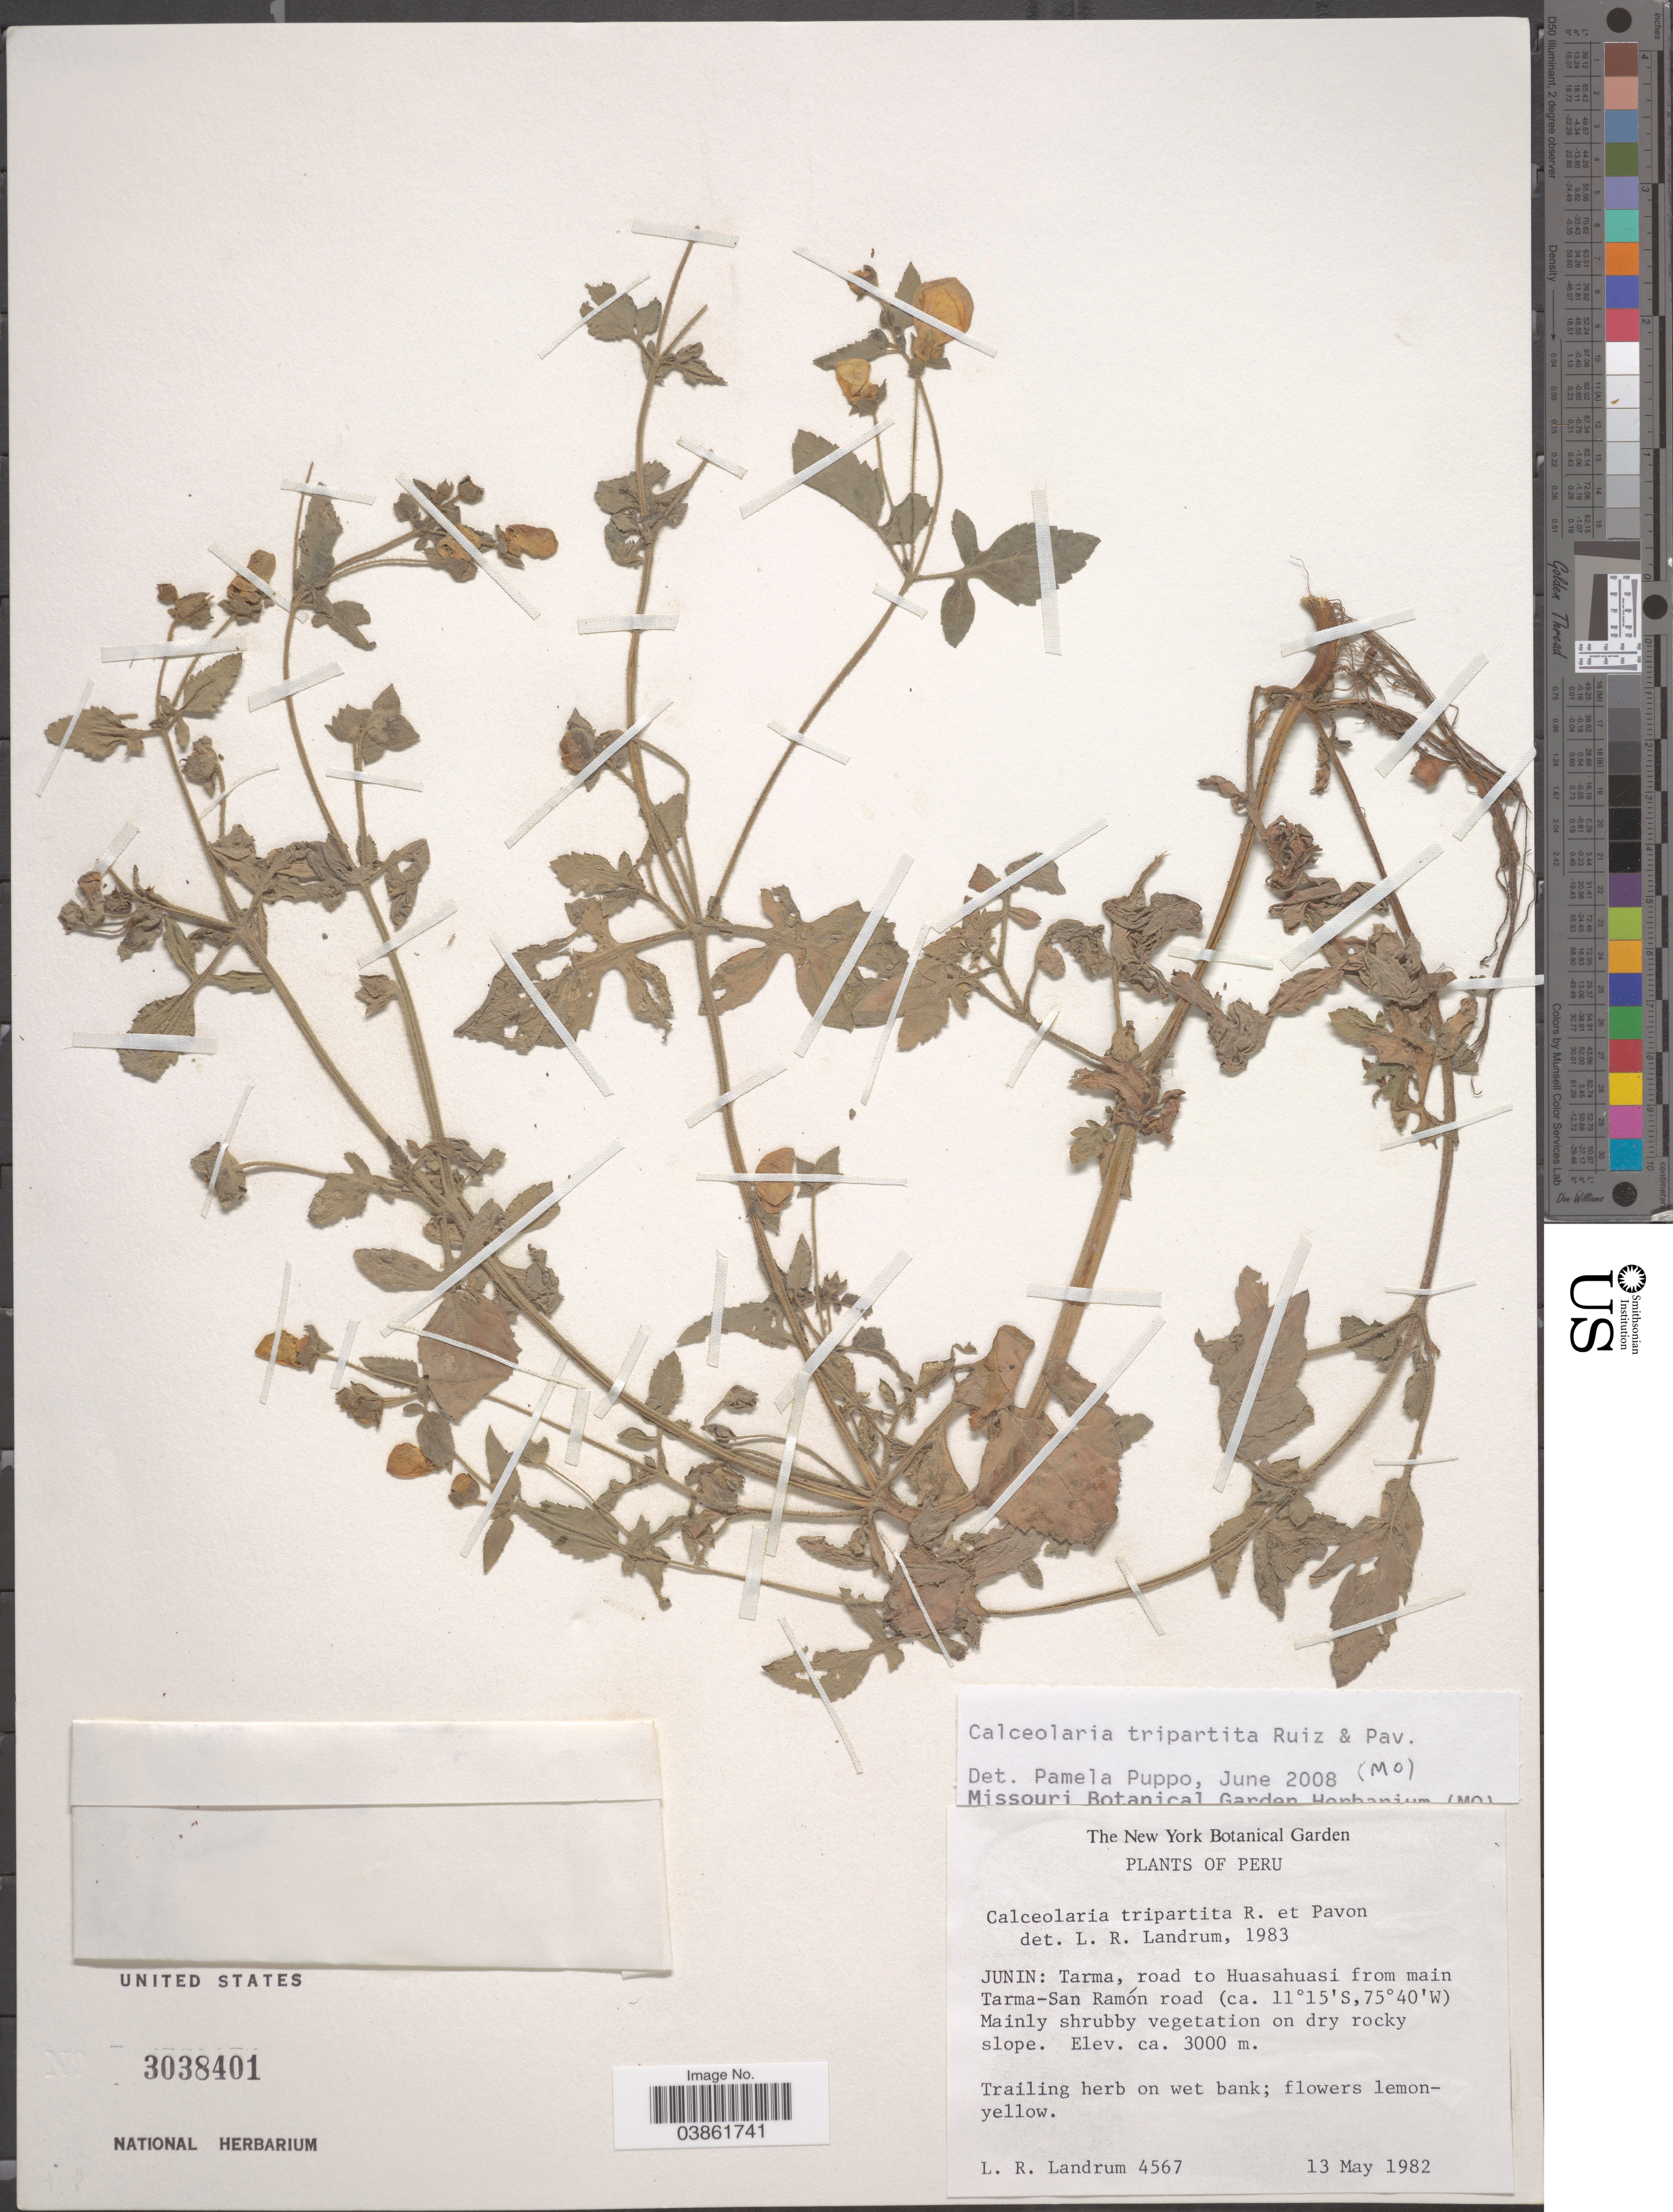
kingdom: Plantae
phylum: Tracheophyta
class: Magnoliopsida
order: Lamiales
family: Calceolariaceae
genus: Calceolaria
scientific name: Calceolaria tripartita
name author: Ruiz & Pav.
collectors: L. R. Landrum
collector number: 4567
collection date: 1982-05-13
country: Peru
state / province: Junín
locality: Tarma, road to Huasahuasi from main Tarma-San Ramón road.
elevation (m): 3000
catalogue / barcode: US 3038401